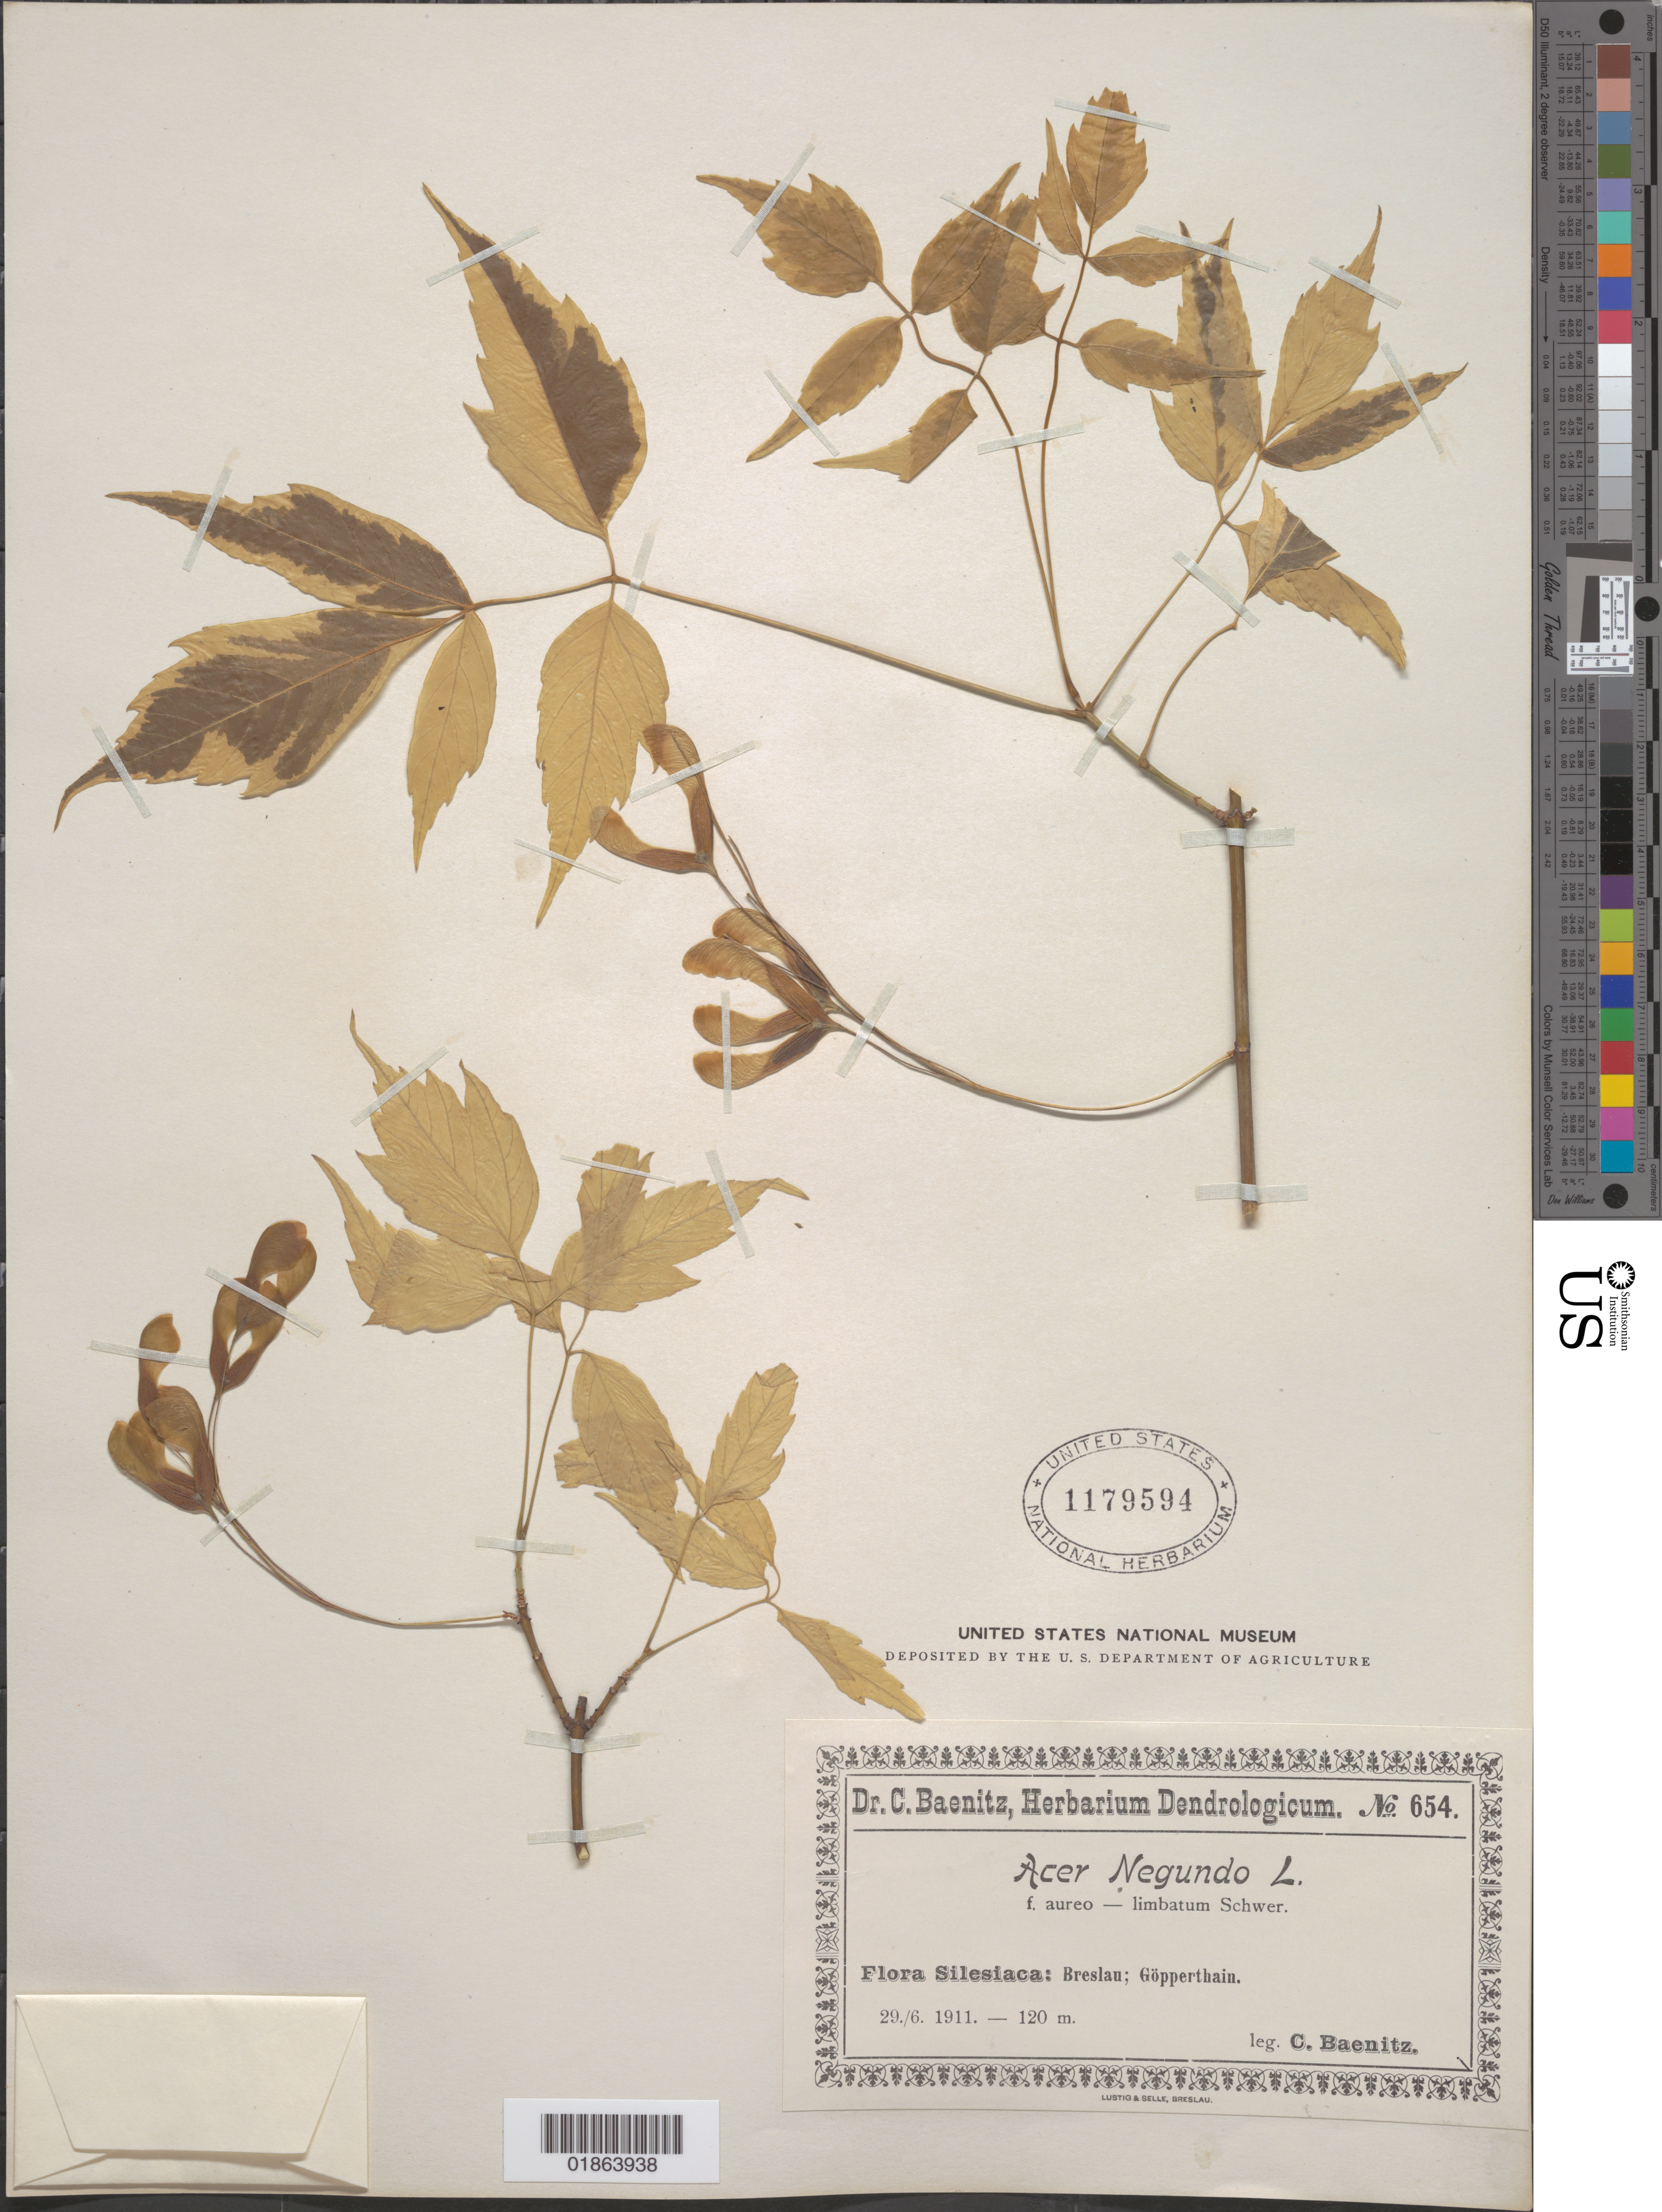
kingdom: Plantae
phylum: Tracheophyta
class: Magnoliopsida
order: Sapindales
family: Sapindaceae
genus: Acer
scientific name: Acer negundo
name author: L.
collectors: C. G. Baenitz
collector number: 654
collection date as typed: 29./6. 1911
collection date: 1911-06-29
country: Poland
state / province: Slaskie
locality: Breslau [Wrocław], Göpperthain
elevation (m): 120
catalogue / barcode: US 1179594